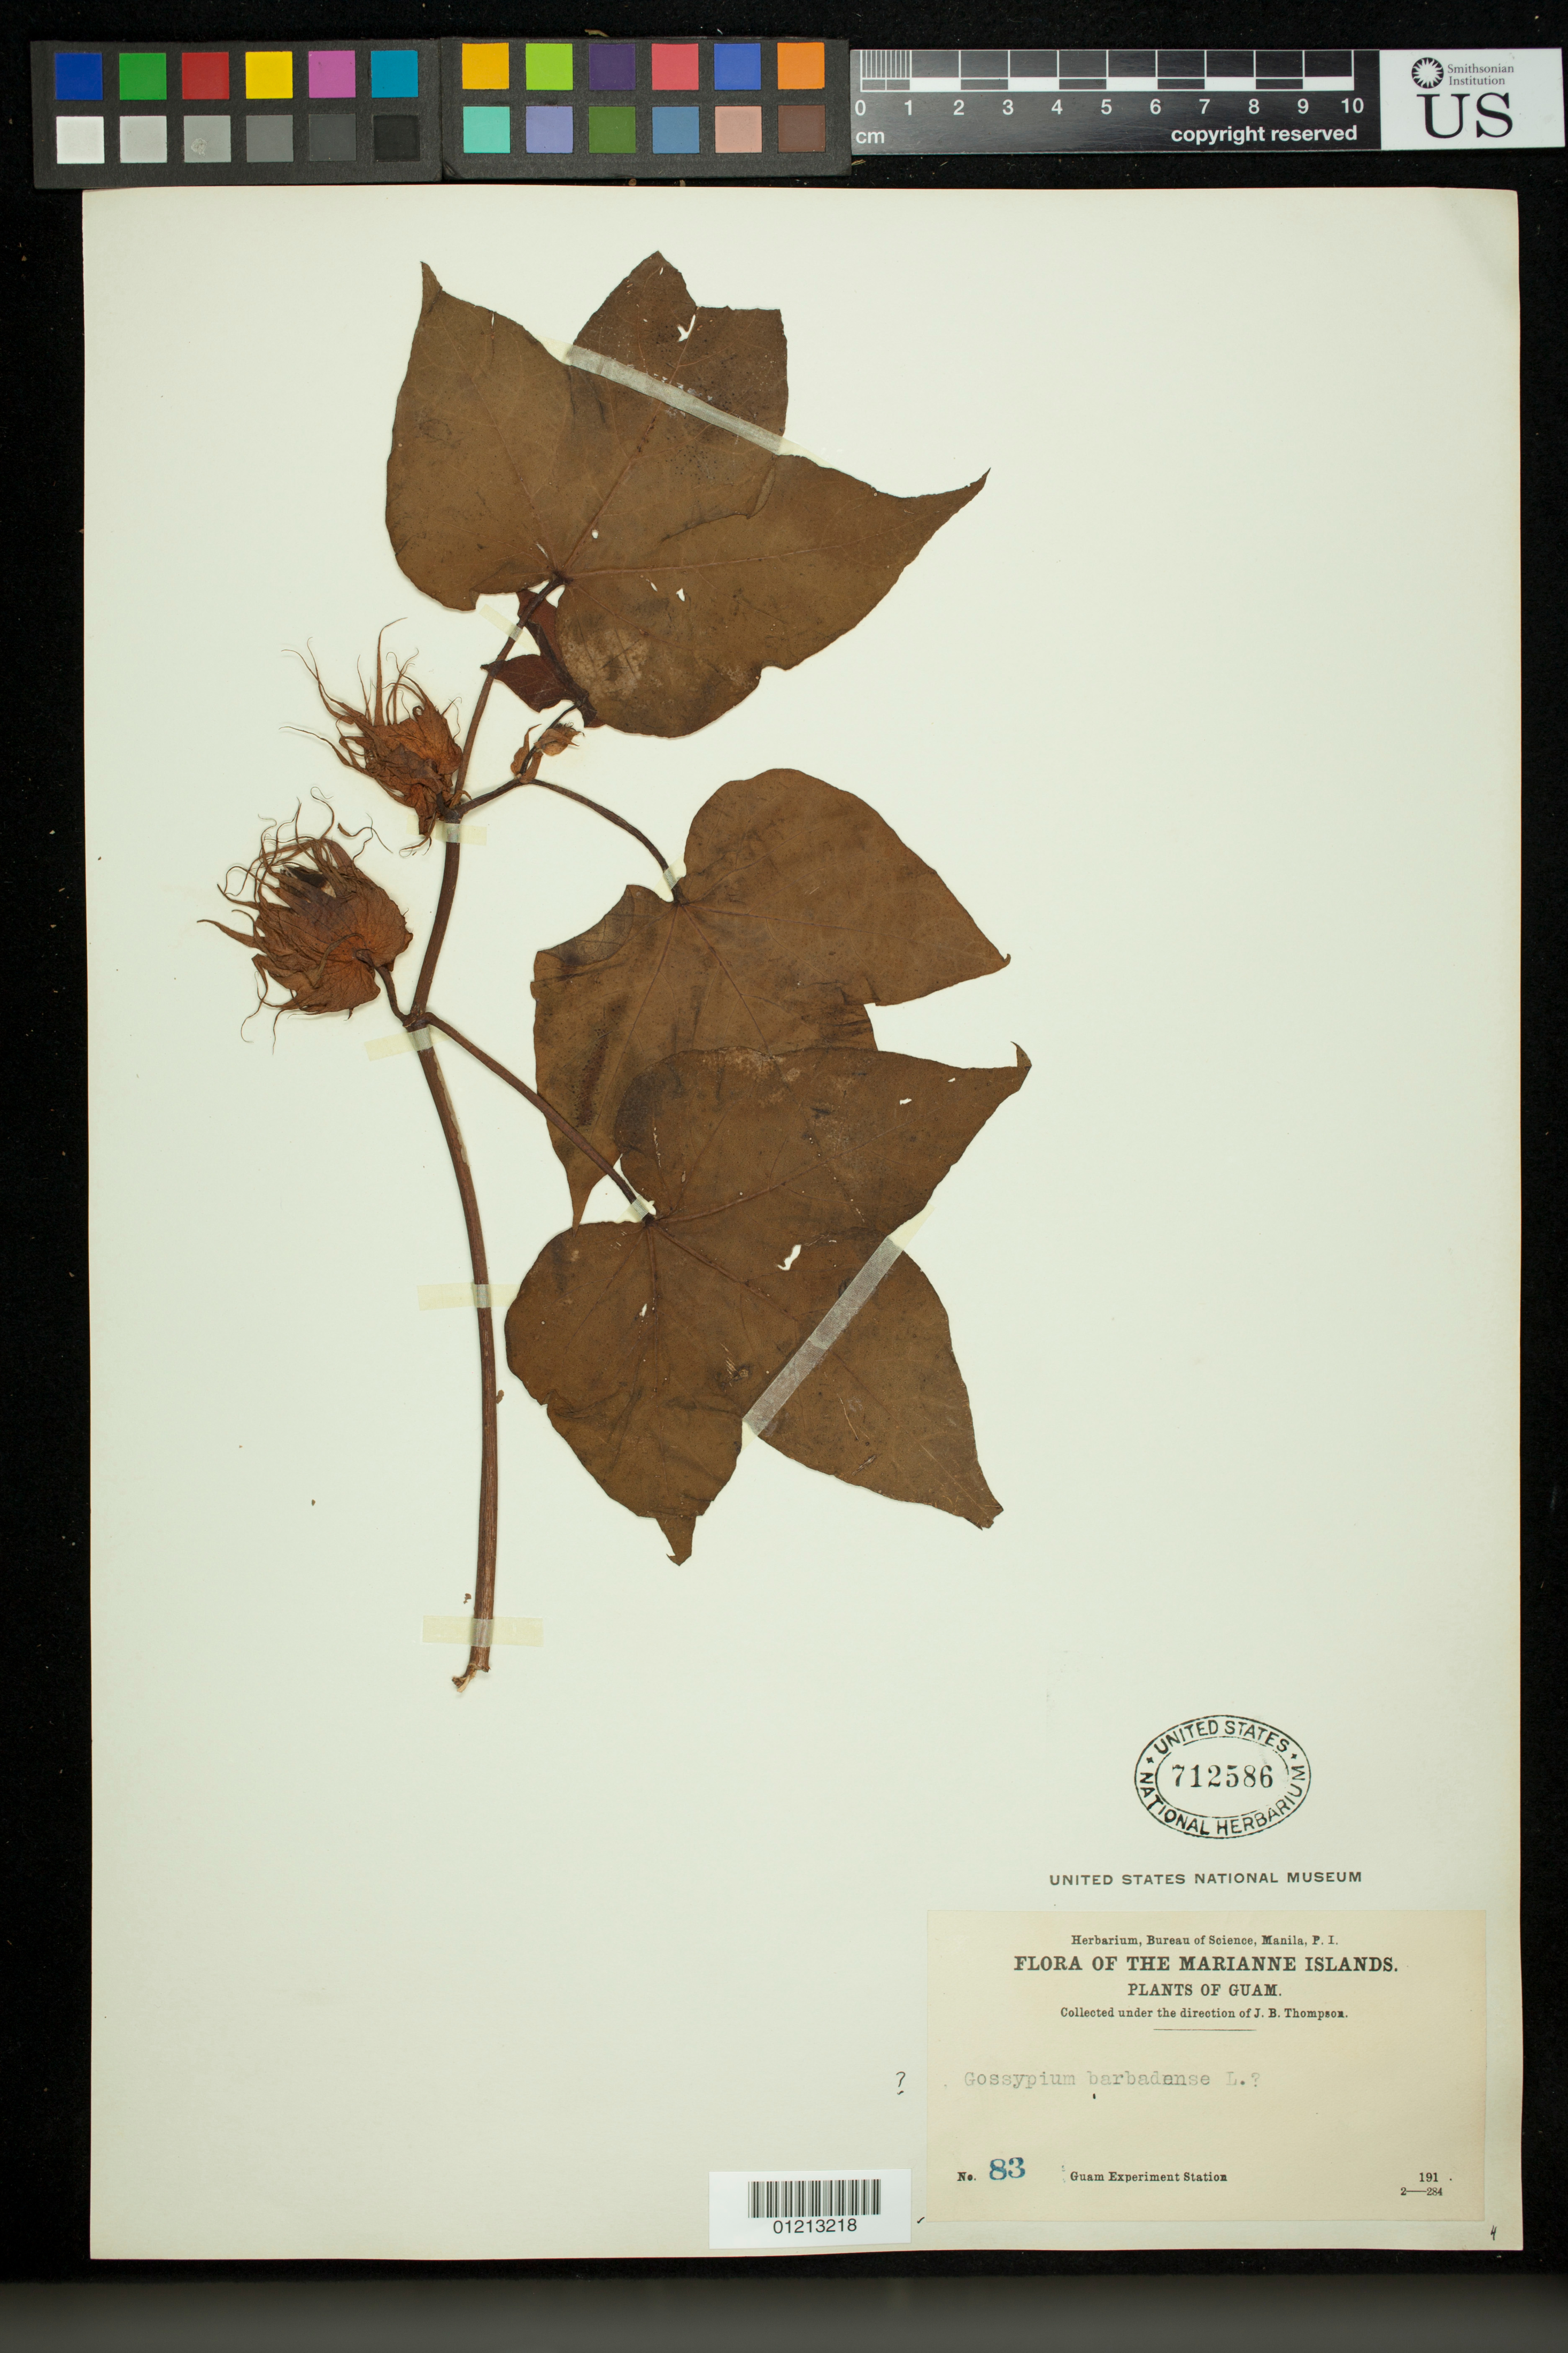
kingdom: Plantae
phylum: Tracheophyta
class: Magnoliopsida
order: Malvales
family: Malvaceae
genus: Gossypium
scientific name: Gossypium barbadense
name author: L.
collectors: J. B. Thompson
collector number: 83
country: Guam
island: Guam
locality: Marianne Islands. Guam Experiment Station.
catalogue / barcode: US 712586